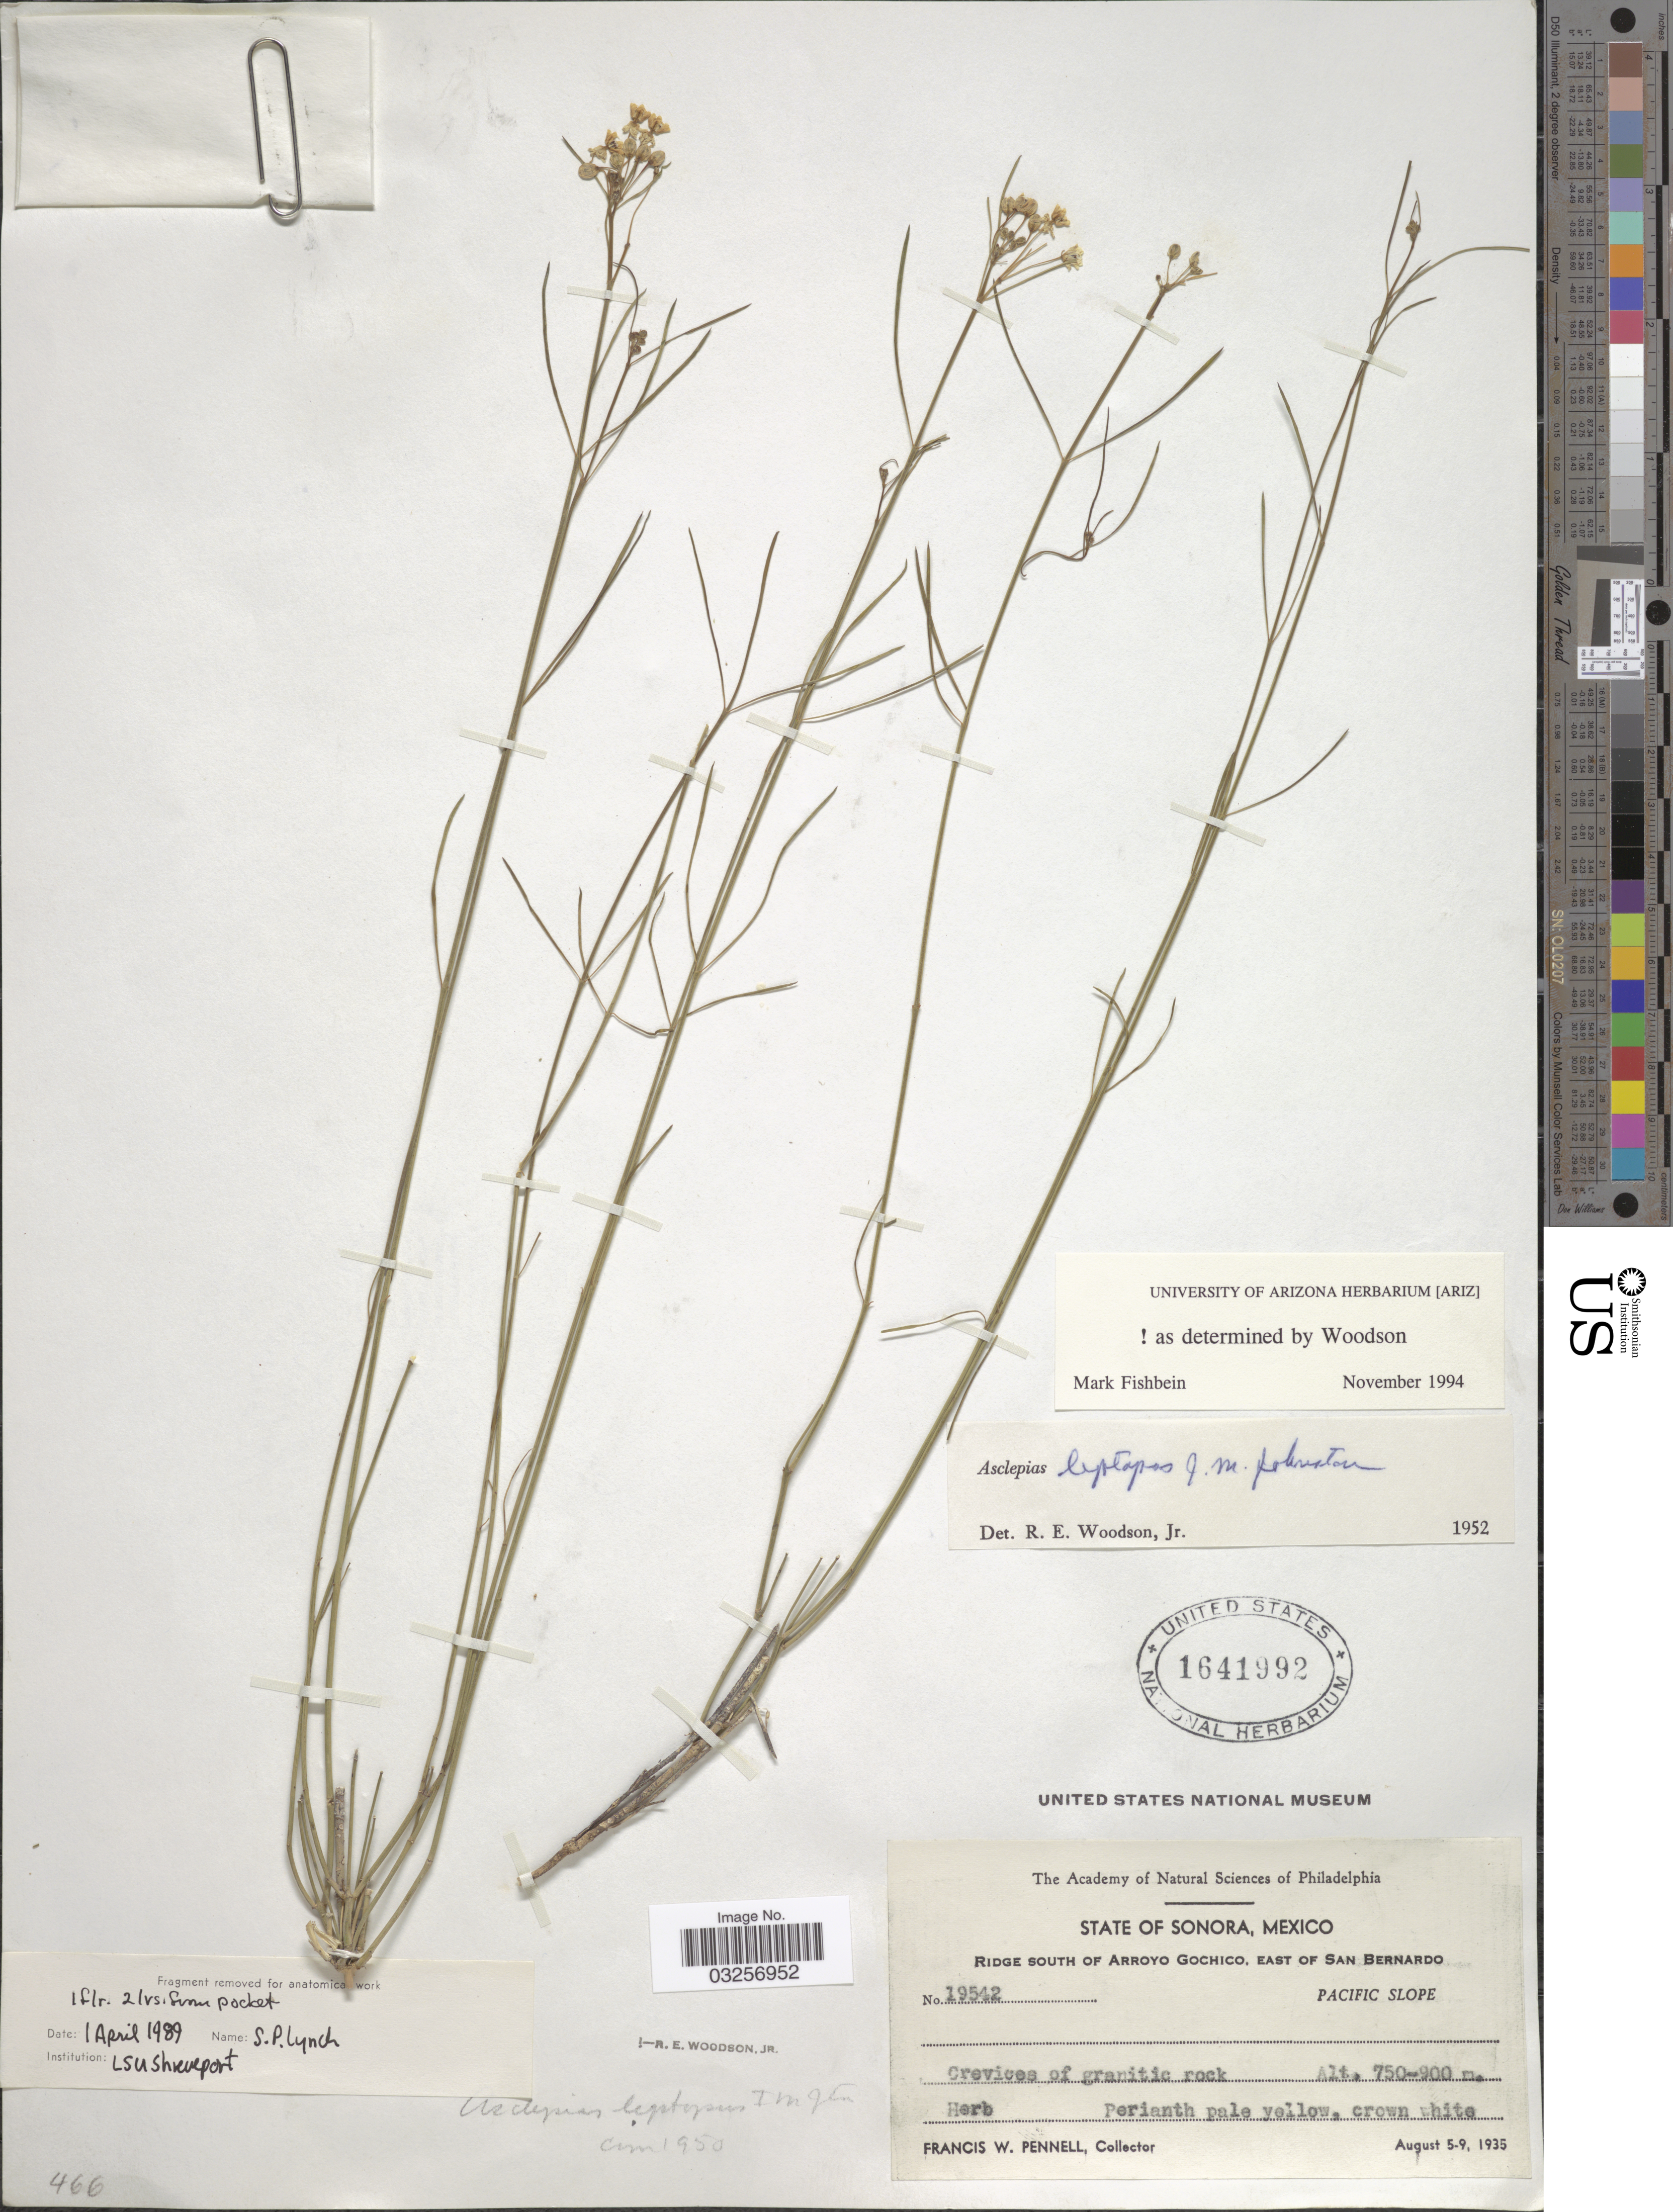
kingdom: Plantae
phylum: Tracheophyta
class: Magnoliopsida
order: Gentianales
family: Apocynaceae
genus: Asclepias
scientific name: Asclepias leptopus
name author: I.M. Johnst.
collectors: F. W. Pennell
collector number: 19542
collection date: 1935-08-05/1935-08-09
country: Mexico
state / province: Sonora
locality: Ridge south of Arroyo Gochico, east of San Bernardo. Pacific Slope.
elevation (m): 750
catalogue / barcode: US 1641992